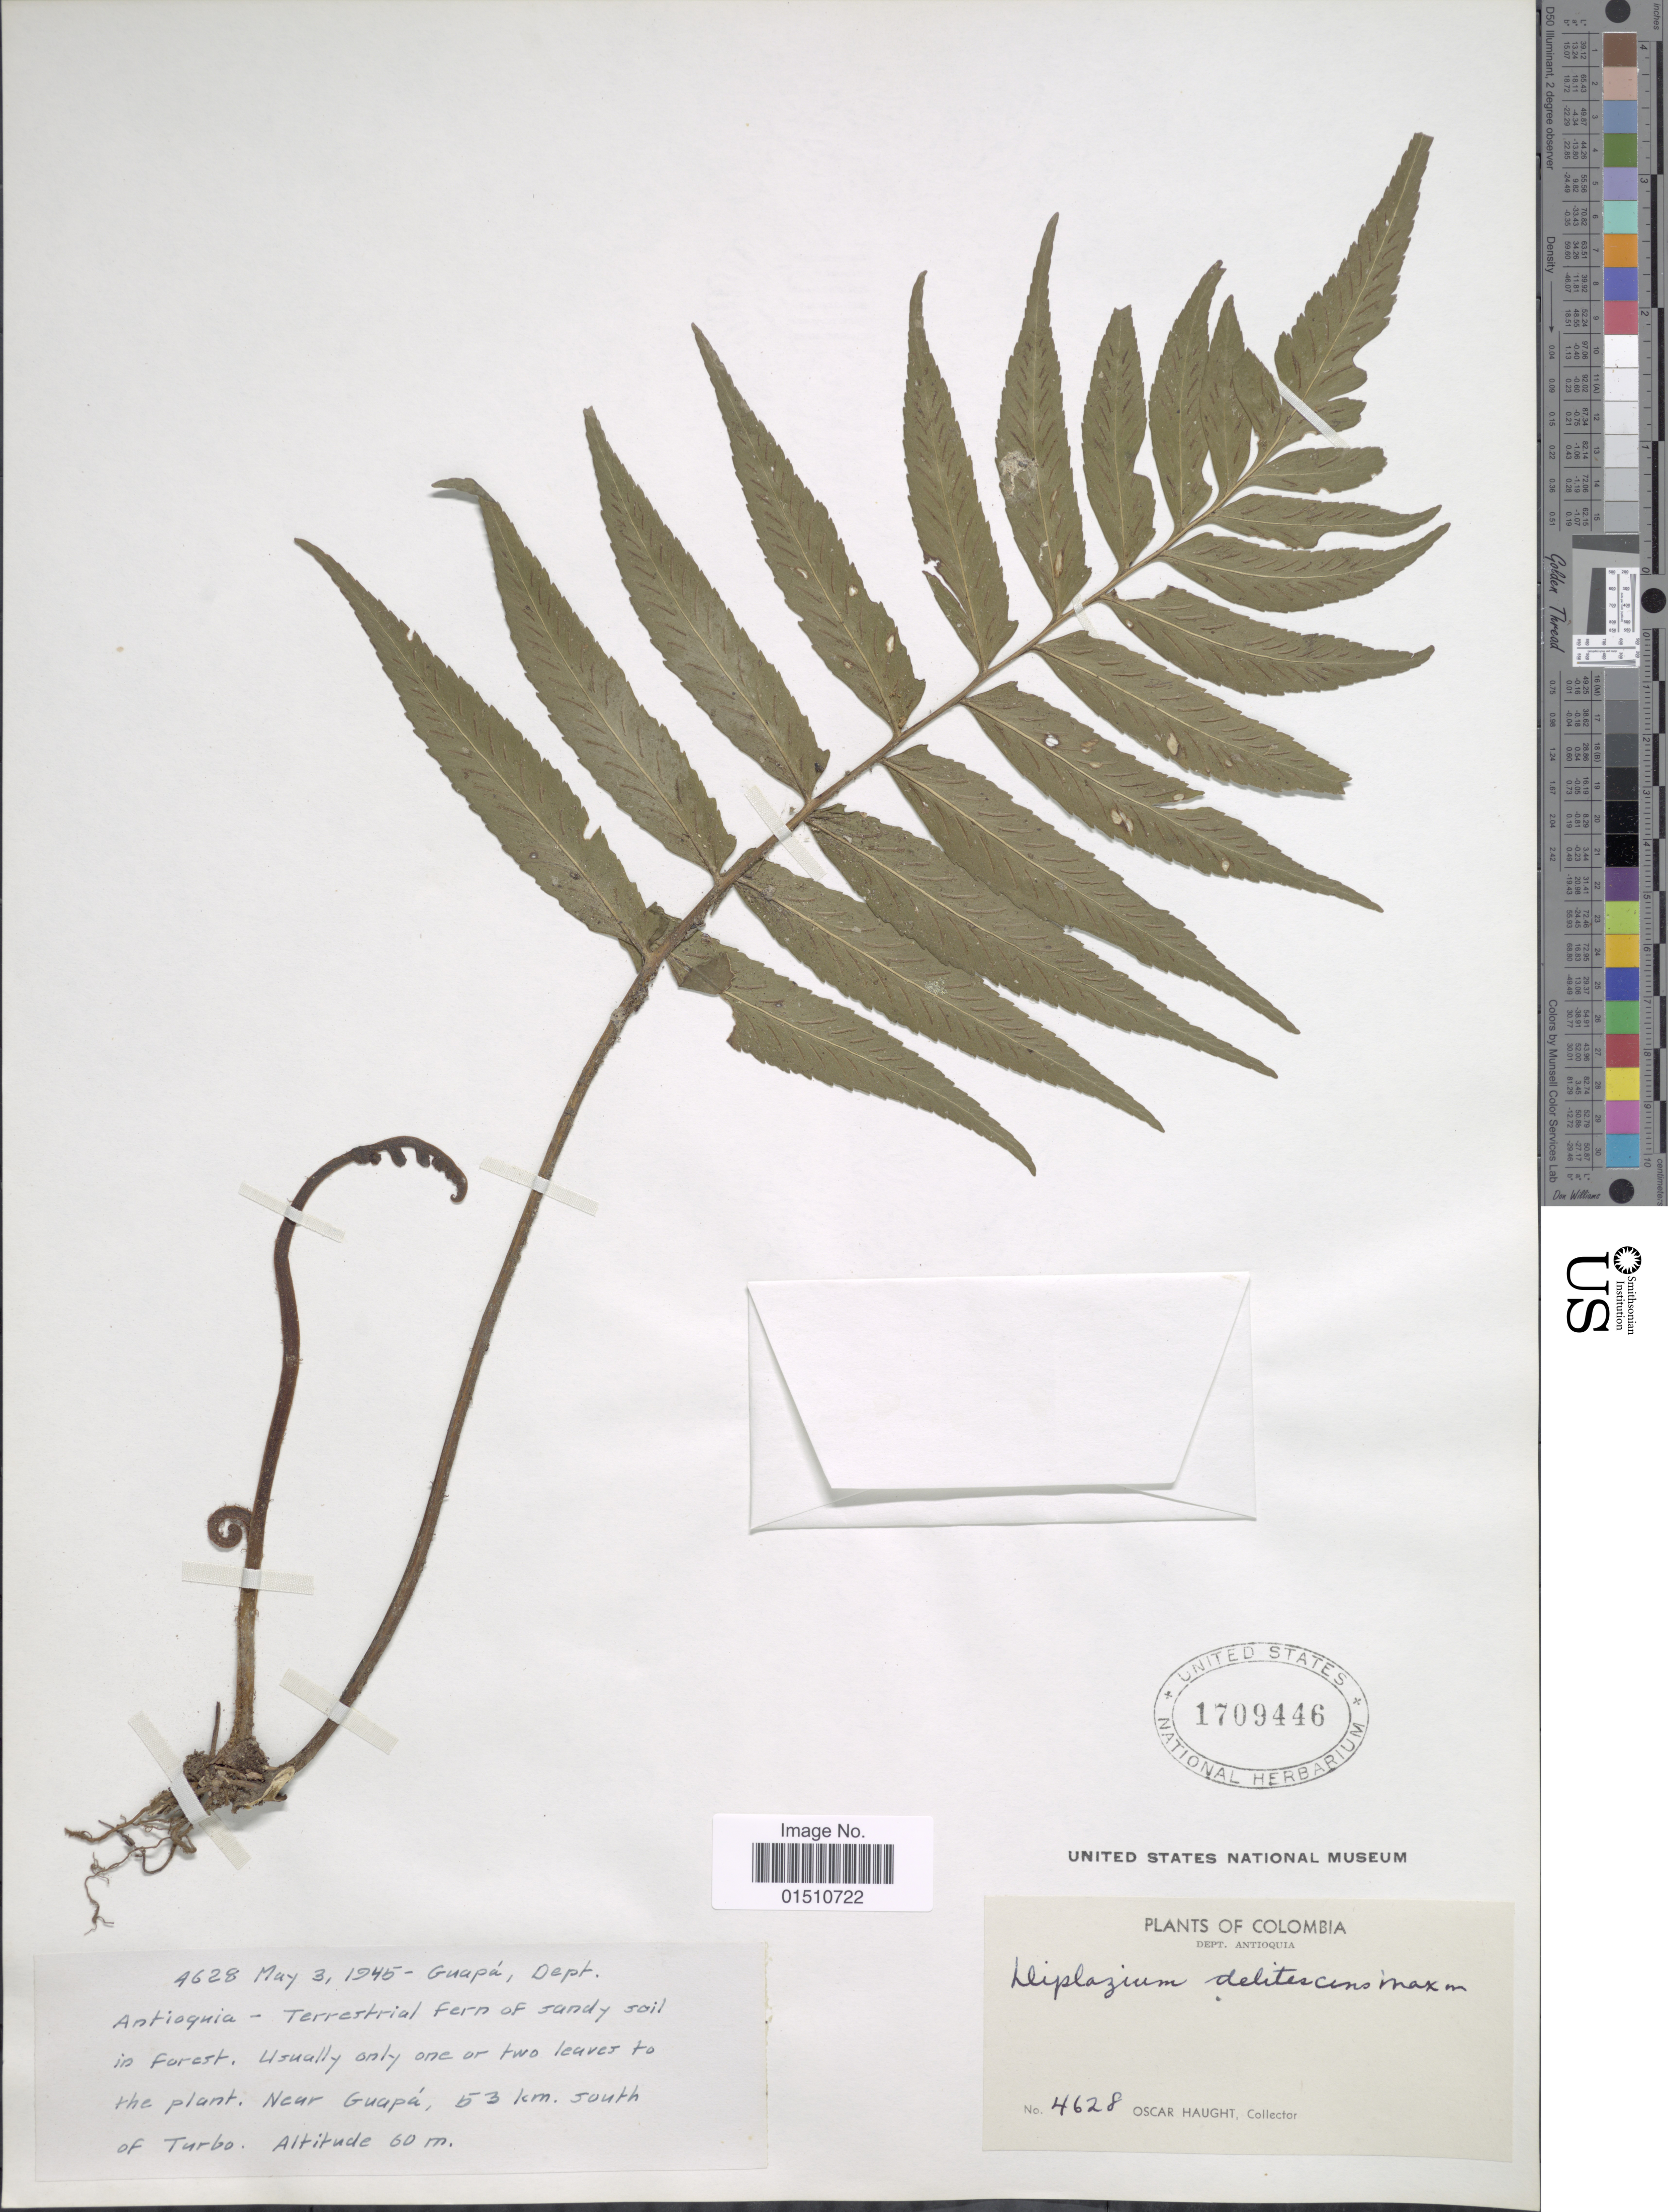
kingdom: Plantae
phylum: Tracheophyta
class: Polypodiopsida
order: Polypodiales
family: Aspleniaceae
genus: Asplenium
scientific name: Asplenium delitescens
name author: (Maxon) L.D. Gómez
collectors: O. L. Haught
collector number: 4628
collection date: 1945-05-03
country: Colombia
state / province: Antioquia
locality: Colombia, Dept. Antioquia, near Guapa, 53 km. south of Turbo.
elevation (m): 60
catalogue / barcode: US 1709446